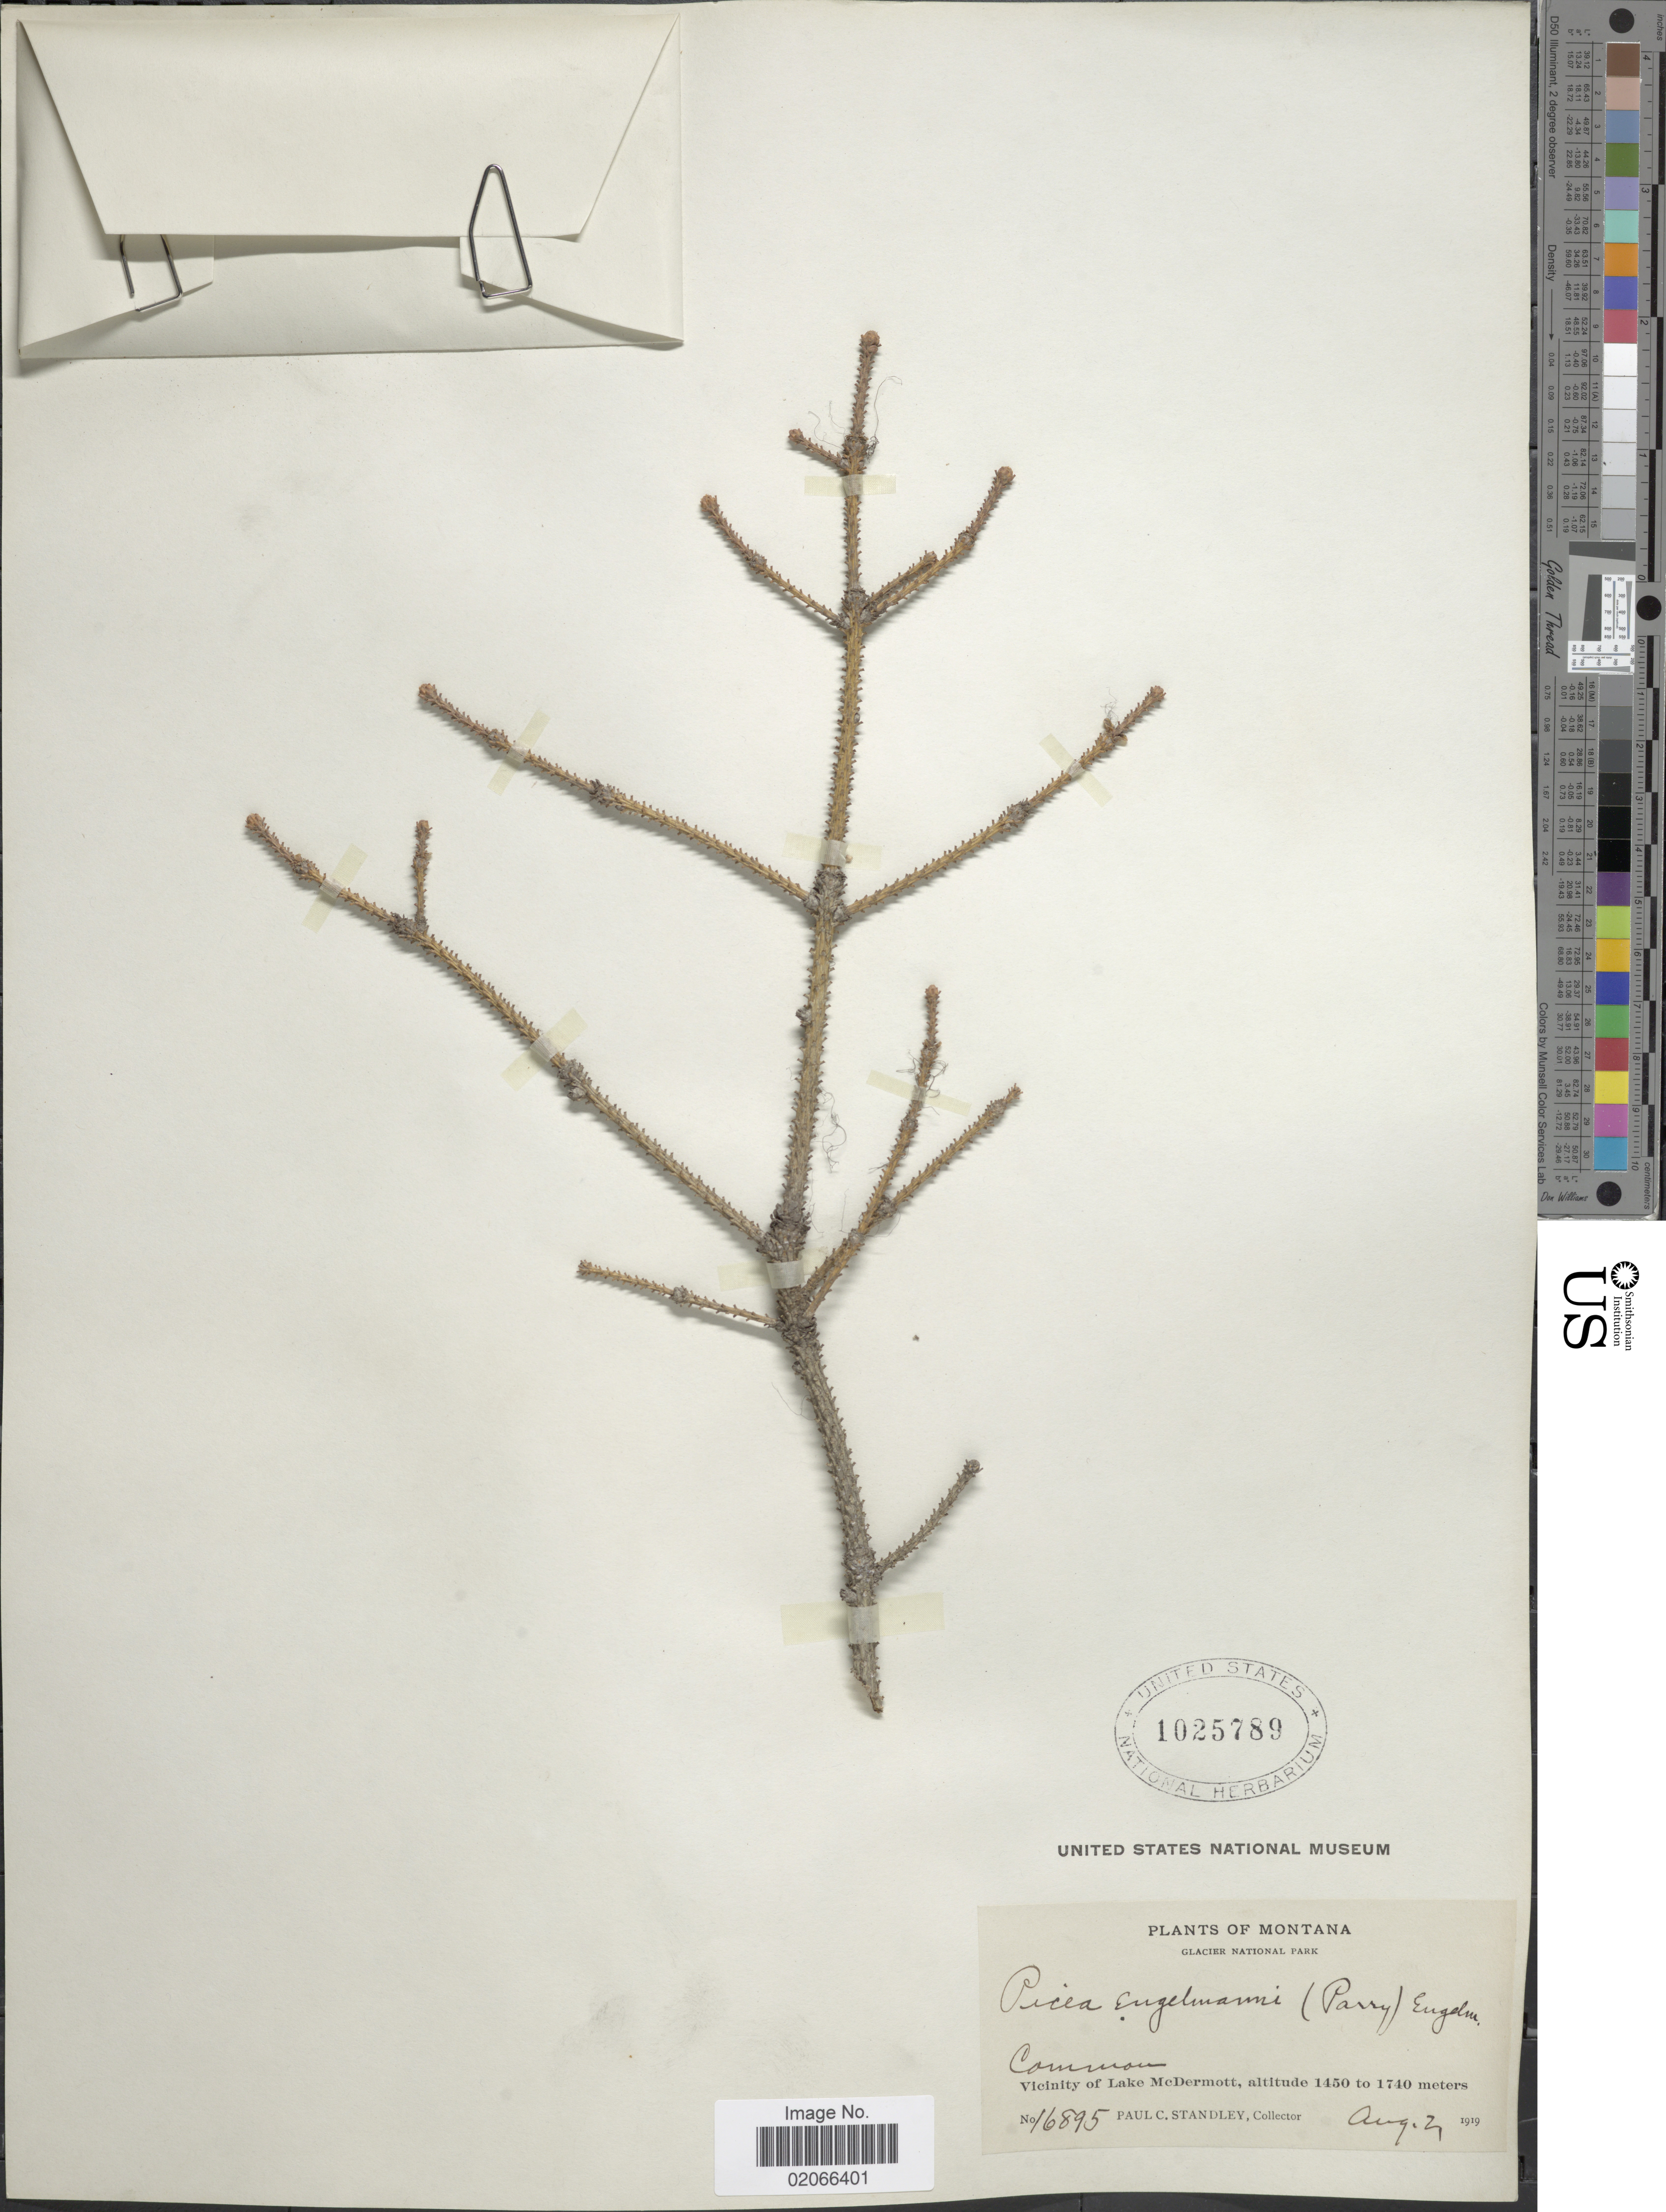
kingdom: Plantae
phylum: Tracheophyta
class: Pinopsida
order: Pinales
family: Pinaceae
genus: Picea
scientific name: Picea engelmannii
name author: Parry ex Engelm.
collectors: P. C. Standley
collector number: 16895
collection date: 1919-08-02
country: United States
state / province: Montana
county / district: Glacier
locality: Glacier National Park, vicinity of Lake McDermott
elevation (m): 1450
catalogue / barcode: US 1025789